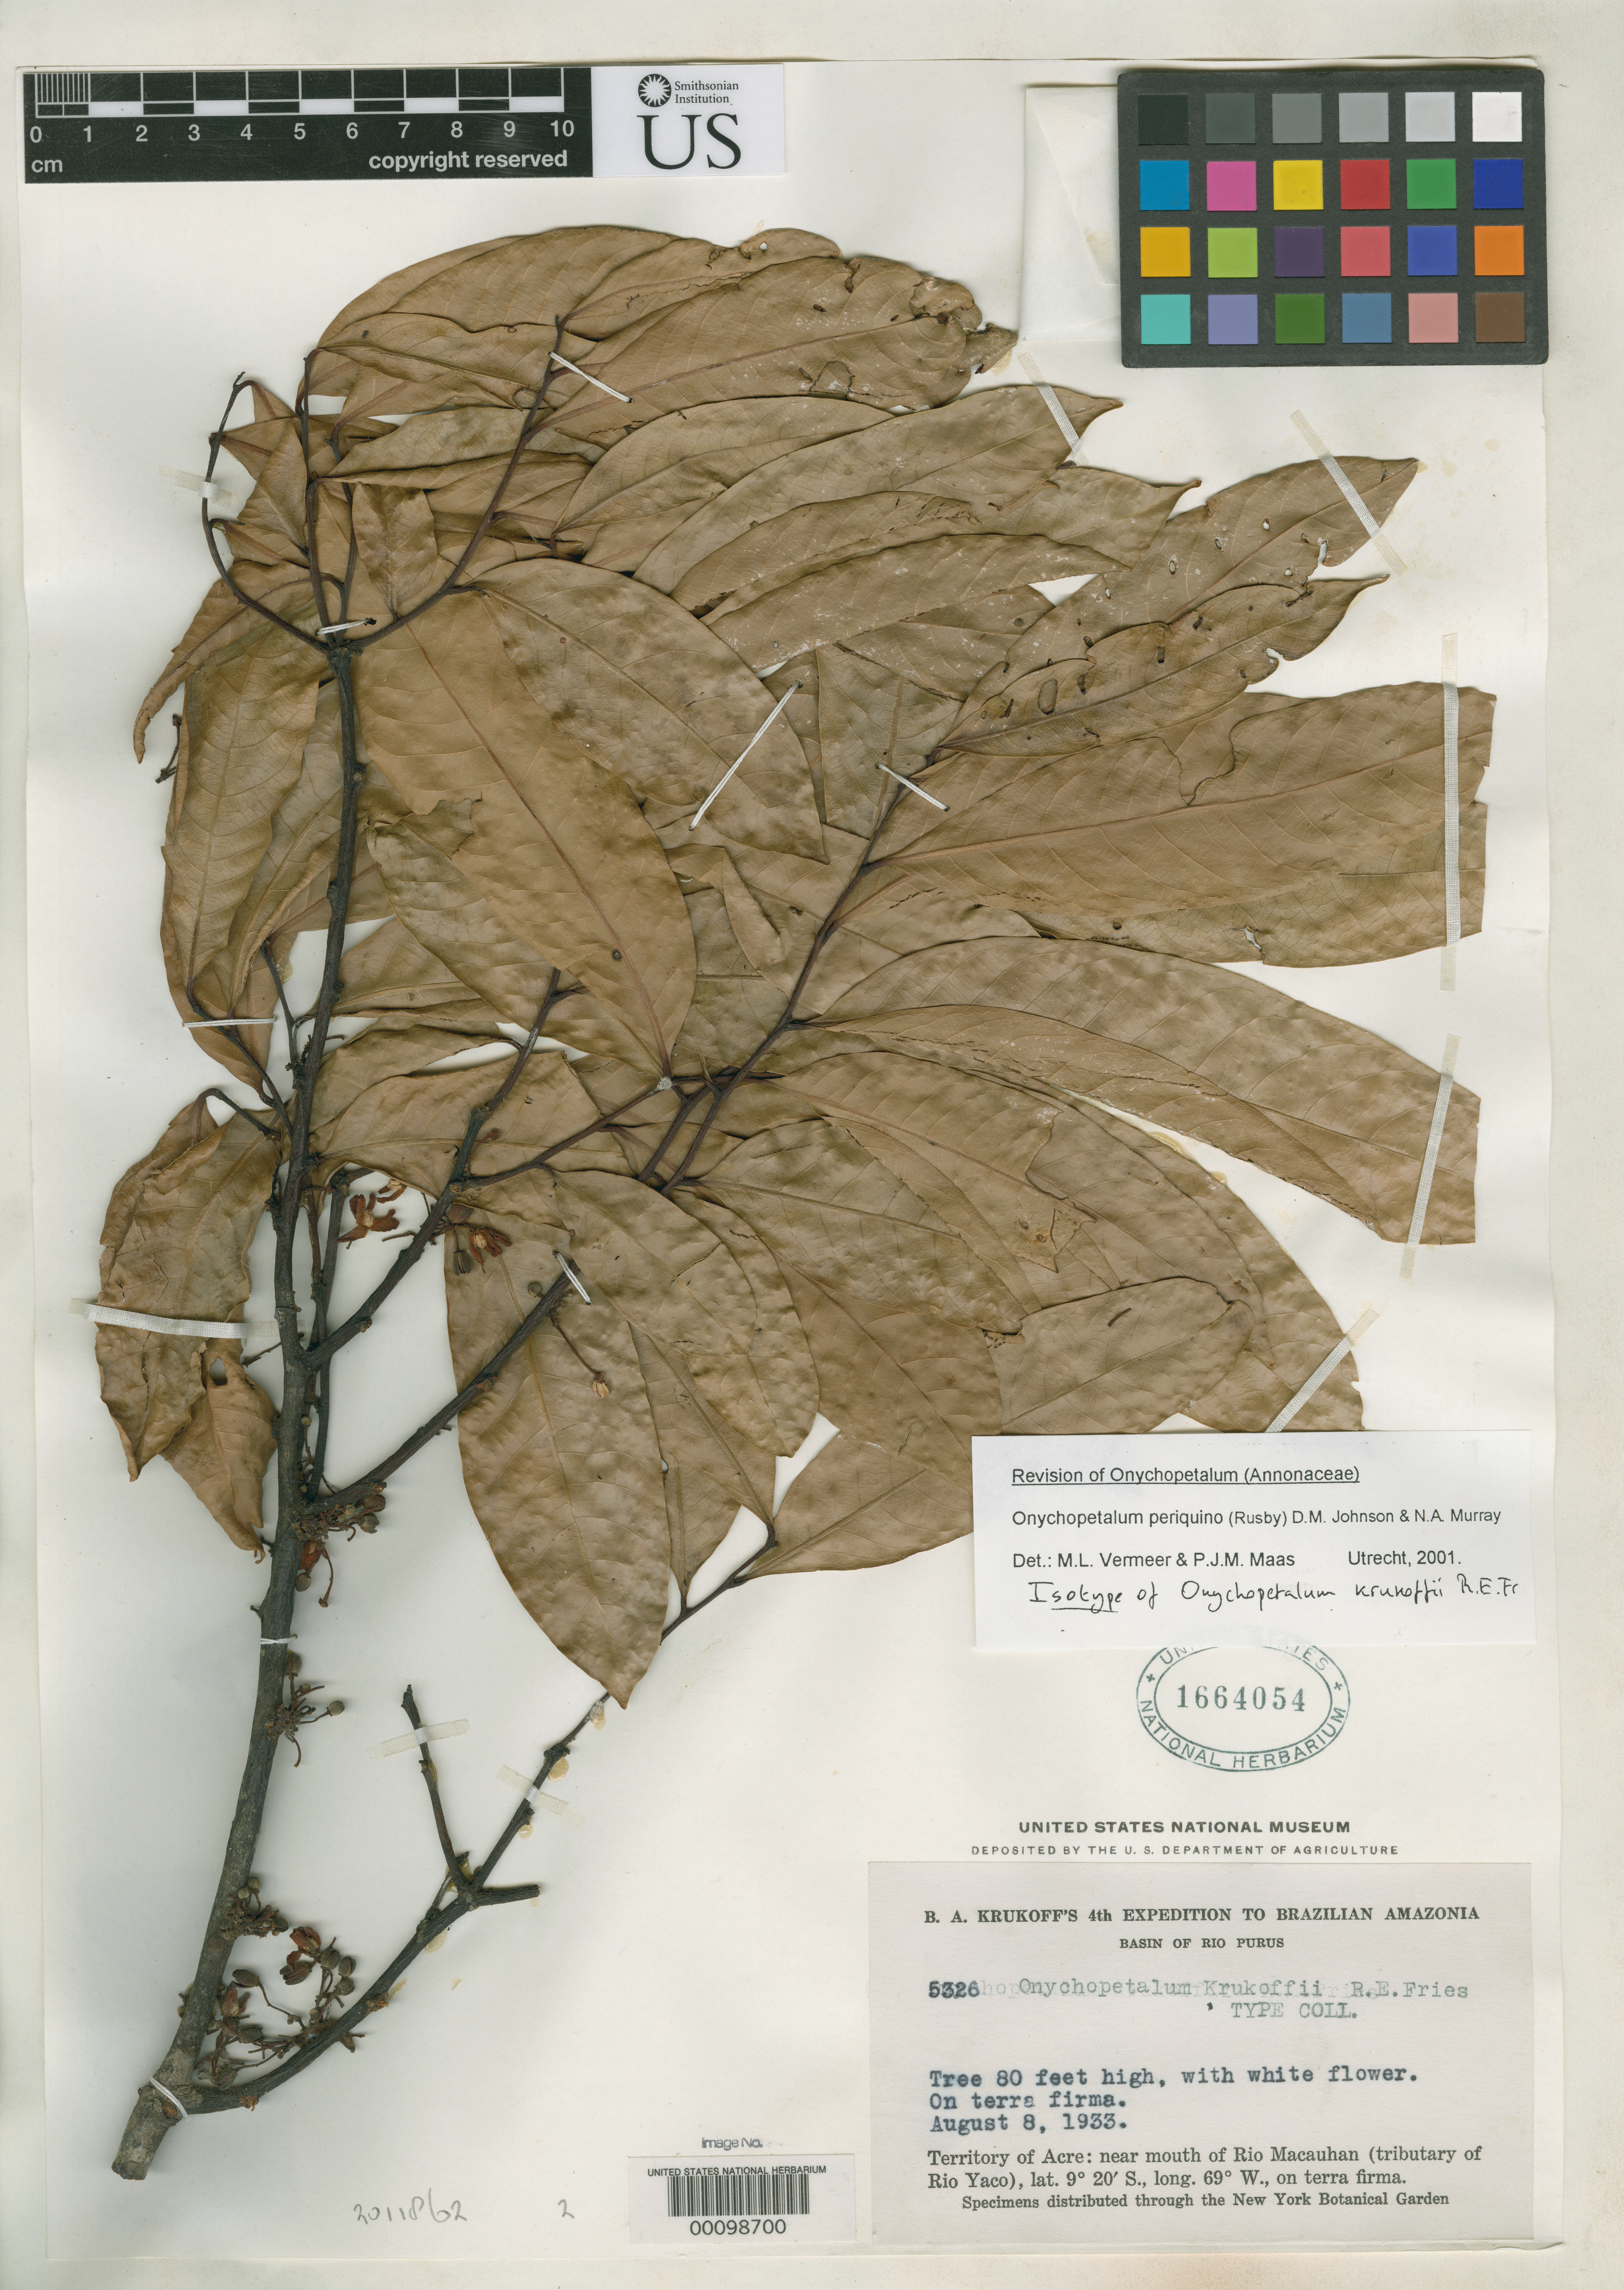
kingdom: Plantae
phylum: Tracheophyta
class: Magnoliopsida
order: Magnoliales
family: Annonaceae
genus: Onychopetalum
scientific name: Onychopetalum krukoffii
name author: R.E. Fr.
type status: Isotype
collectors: B. A. Krukoff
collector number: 5326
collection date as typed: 08 Aug 1933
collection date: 1933-08-08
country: Brazil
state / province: Acre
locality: Near mouth of Rio Macauhan.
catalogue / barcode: US 1664054